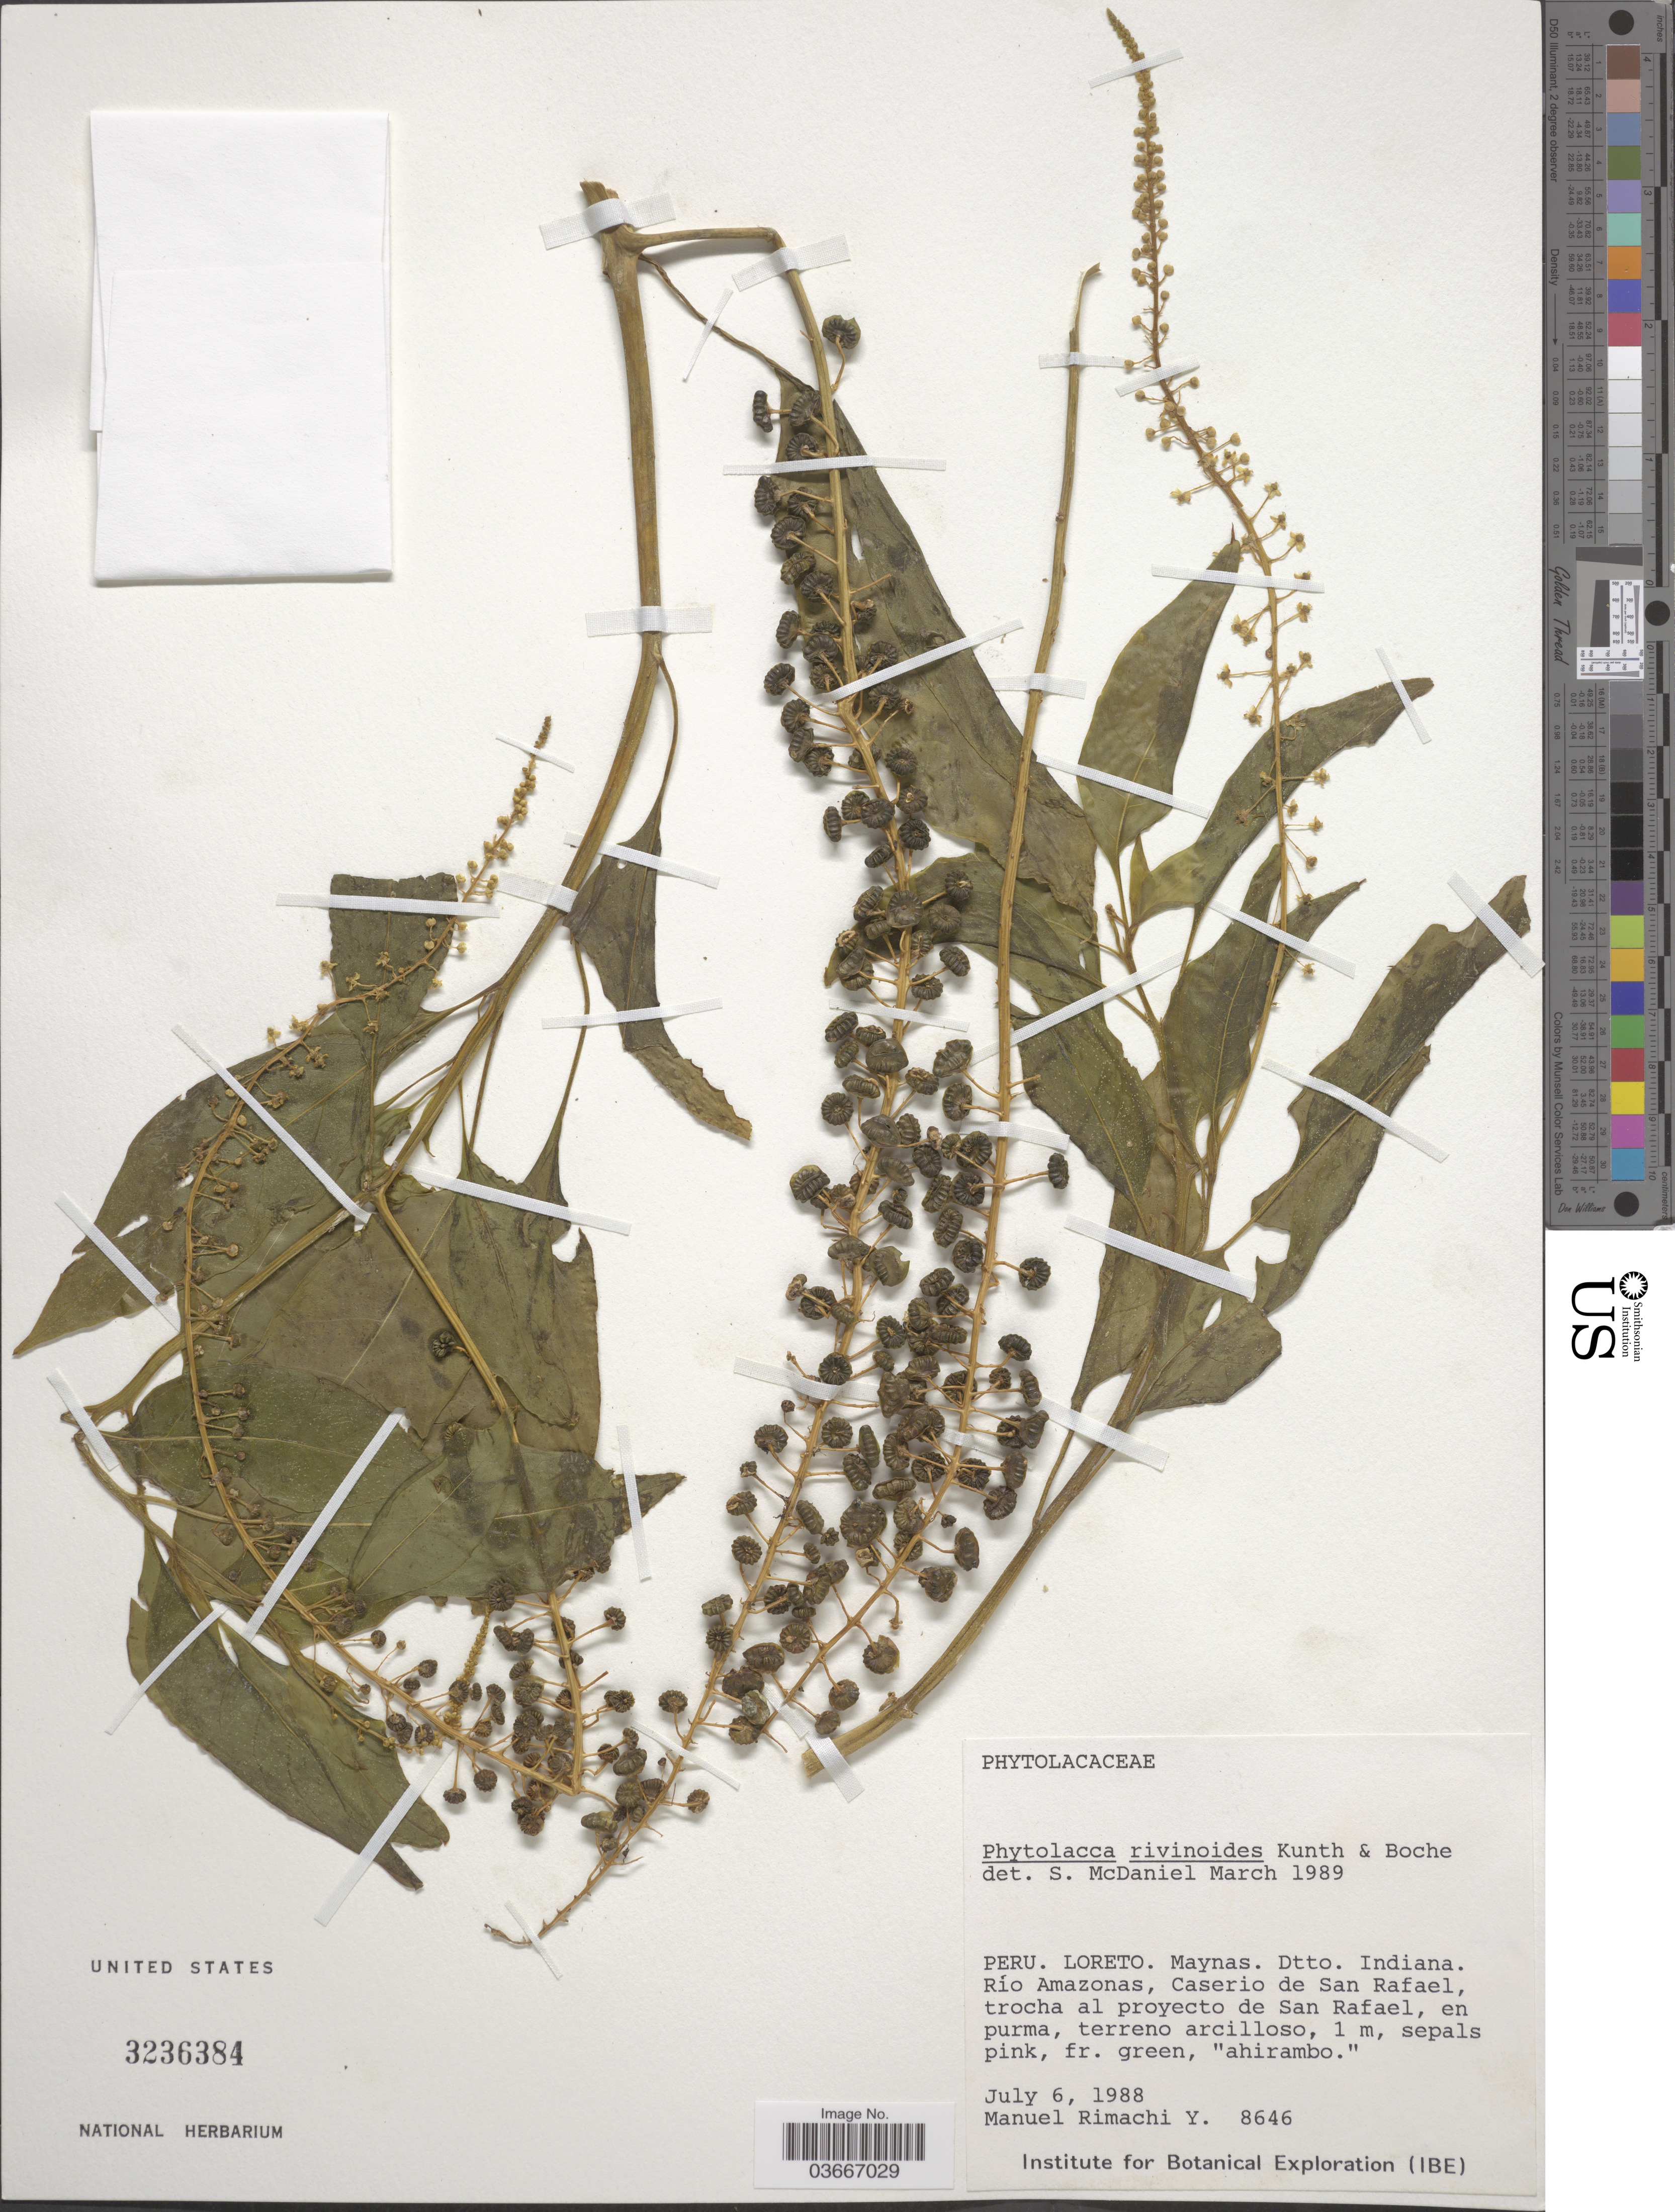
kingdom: Plantae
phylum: Tracheophyta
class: Magnoliopsida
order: Caryophyllales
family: Phytolaccaceae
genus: Phytolacca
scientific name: Phytolacca rivinoides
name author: Kunth & C.D. Bouché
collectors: M. Rimachi Y.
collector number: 8646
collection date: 1988-07-06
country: Peru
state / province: Loreto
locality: Maynas. Dtto. Indiana. Río Amazones, Caserio de San Rafael, trocha al proyecto de San Rafael.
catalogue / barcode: US 3236384